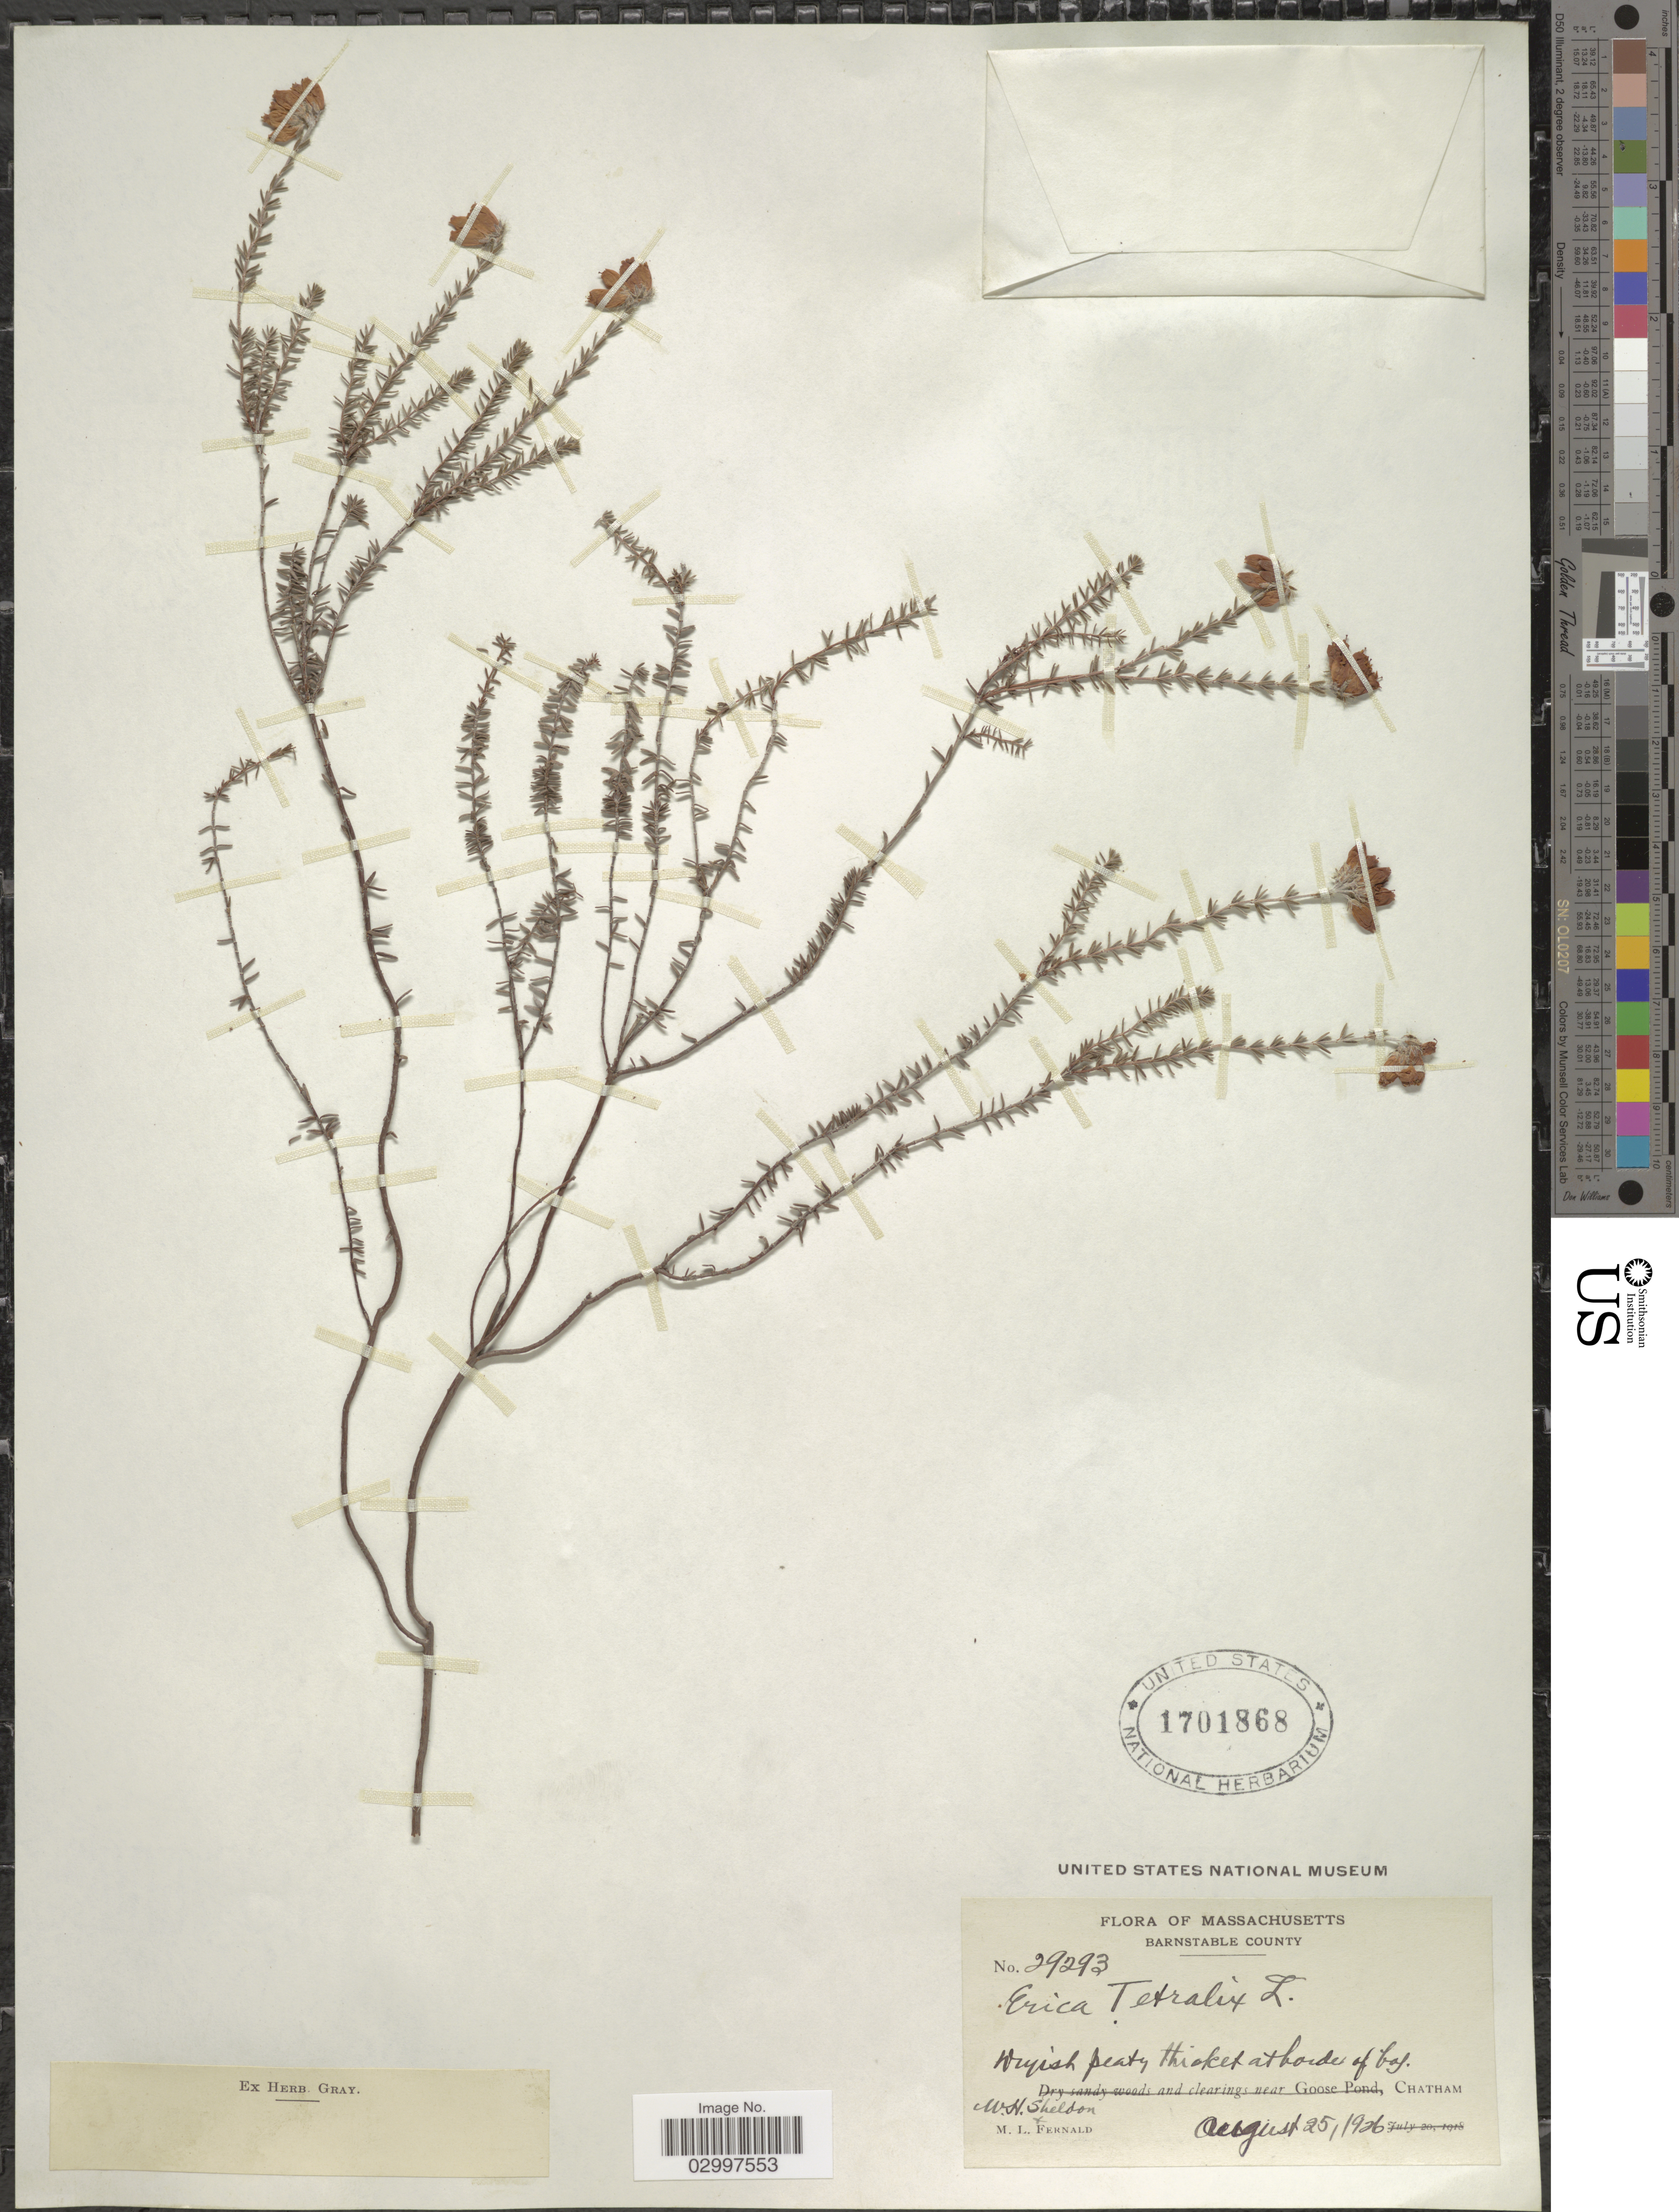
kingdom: Plantae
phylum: Tracheophyta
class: Magnoliopsida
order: Ericales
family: Ericaceae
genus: Erica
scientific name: Erica tetralix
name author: L.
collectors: M. L. Fernald & W. Sheldon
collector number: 29293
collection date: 1926-08-25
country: United States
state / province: Massachusetts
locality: Barnstable County. Chatham.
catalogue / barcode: US 1701868